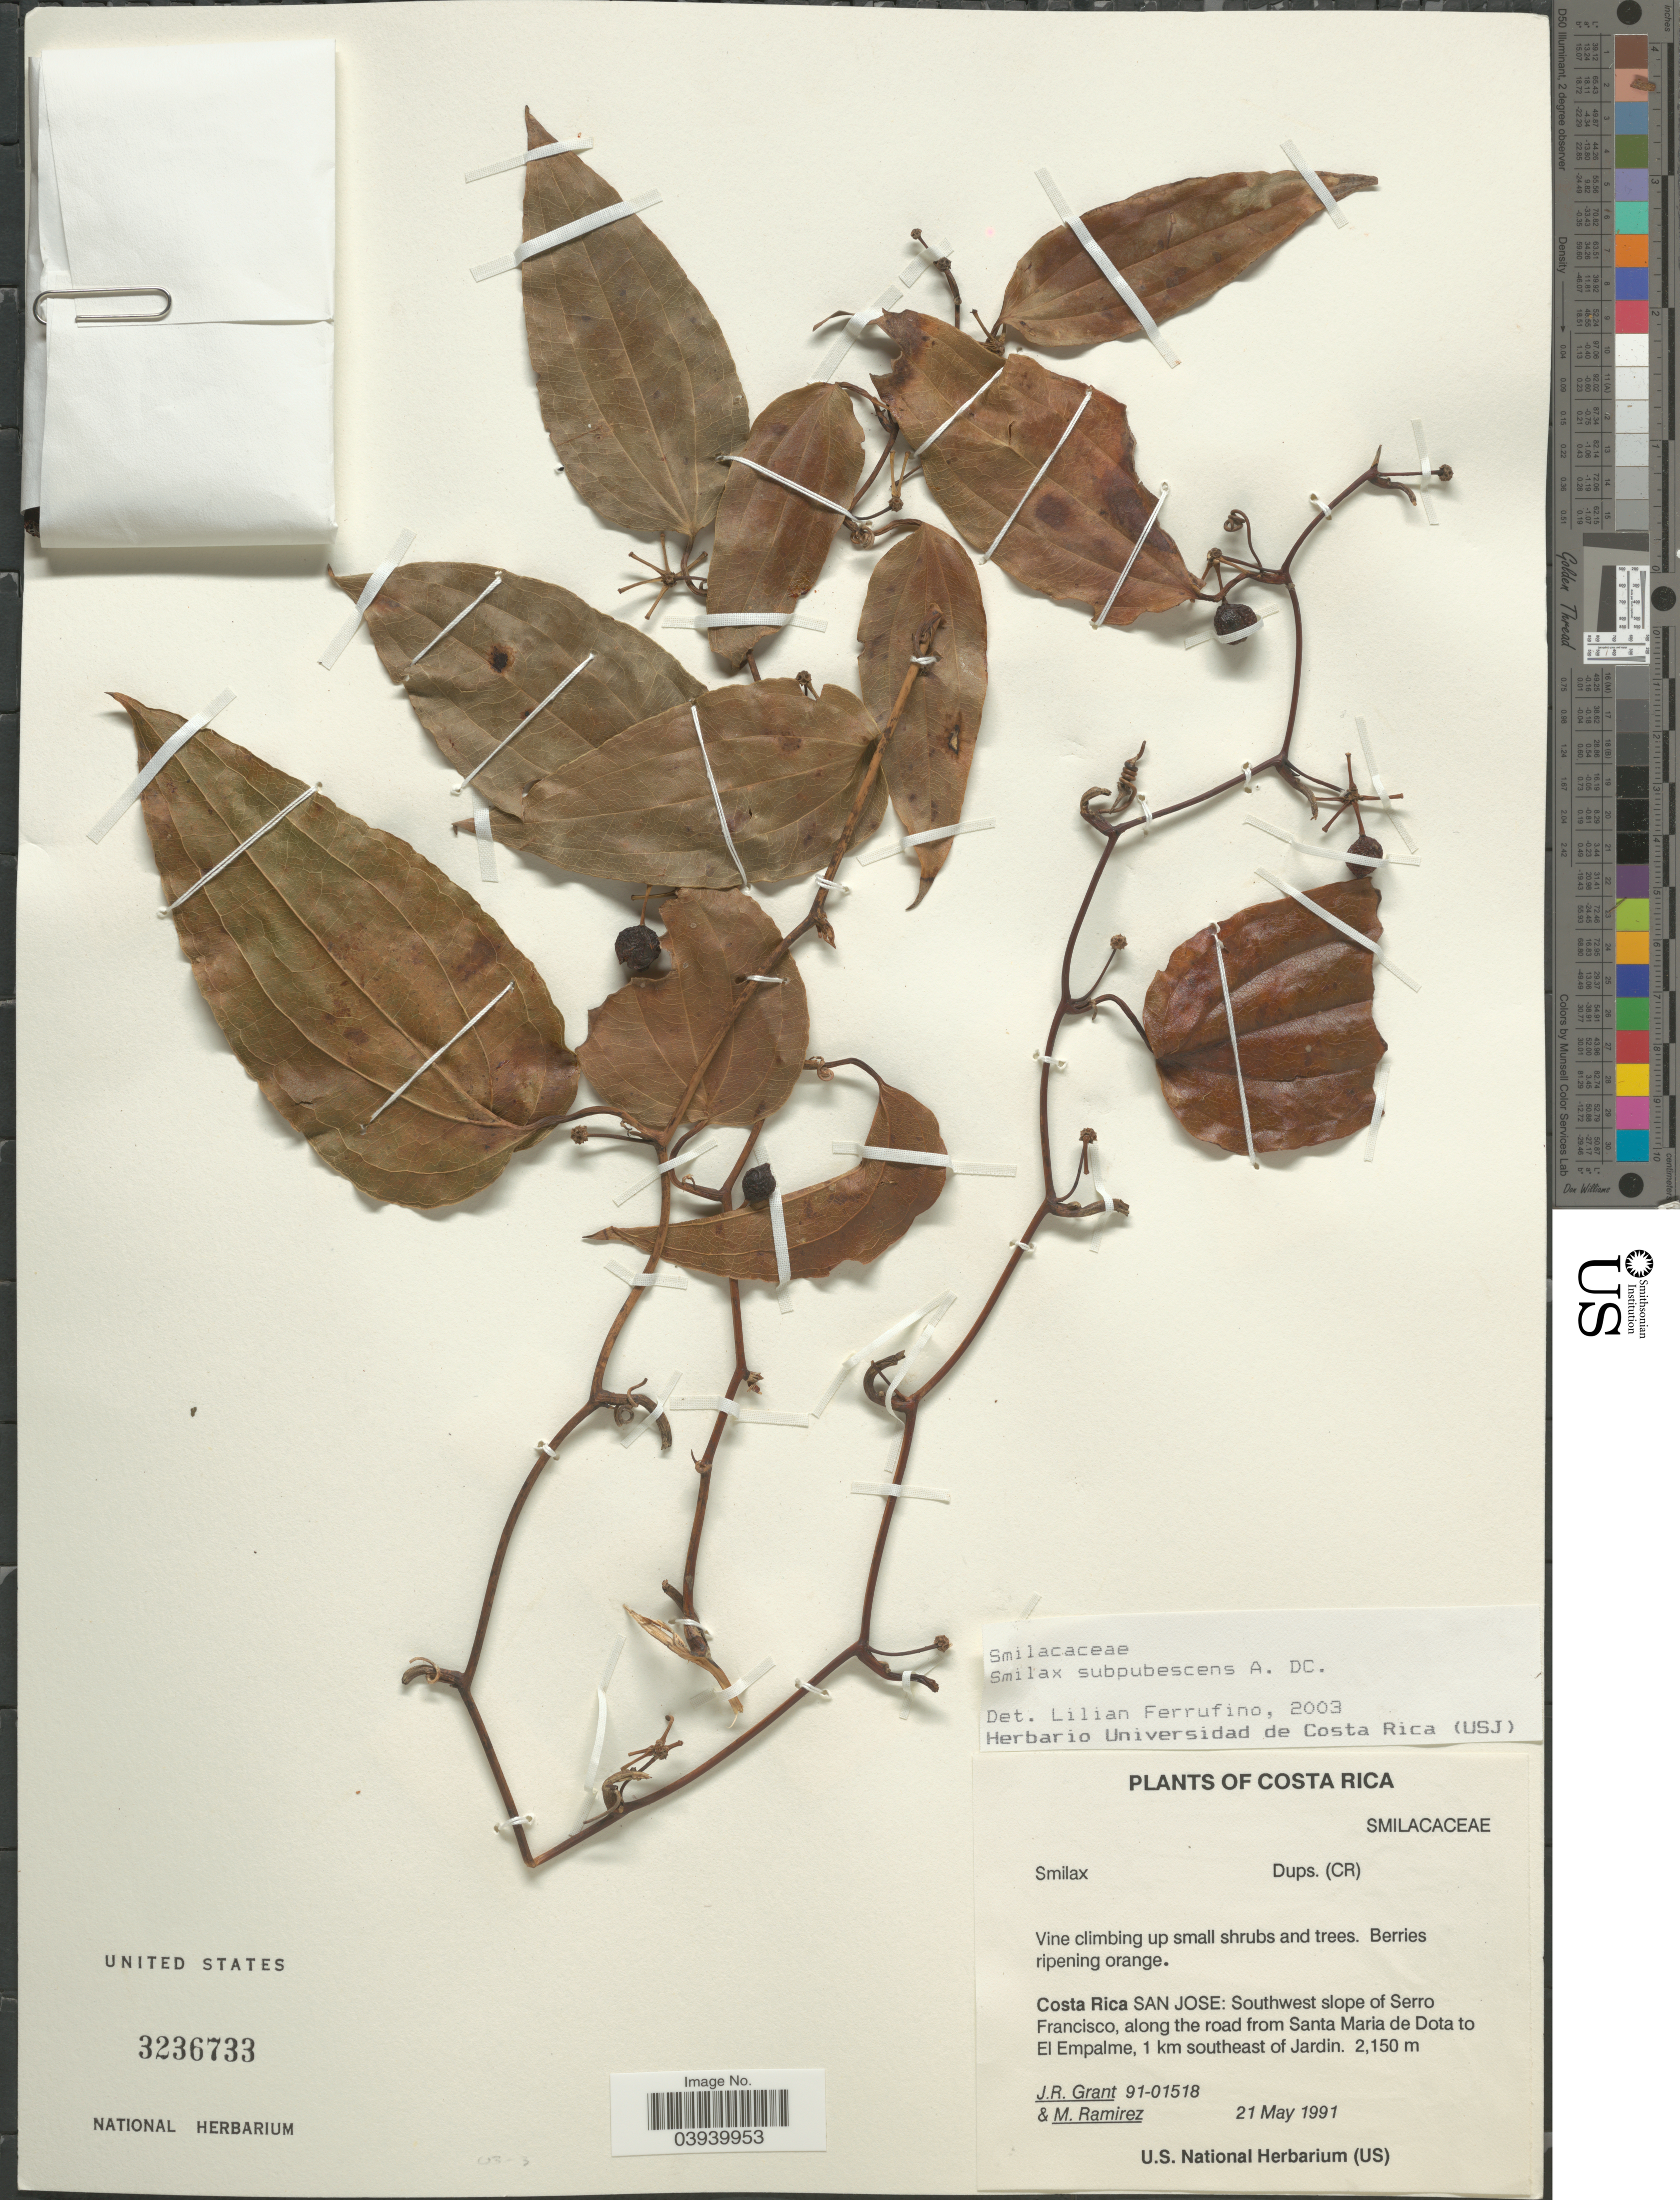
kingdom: Plantae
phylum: Tracheophyta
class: Liliopsida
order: Liliales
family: Smilacaceae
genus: Smilax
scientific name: Smilax subpubescens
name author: A. DC.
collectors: J. Grant & M. Ramirez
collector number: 91-01518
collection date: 1991-05-21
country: Costa Rica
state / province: San José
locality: Southwest slope of Serro Francisco, along the road from Santa Maria de Dota to El Empalme, 1 km southeast of Jardin.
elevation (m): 2150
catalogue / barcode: US 3236733